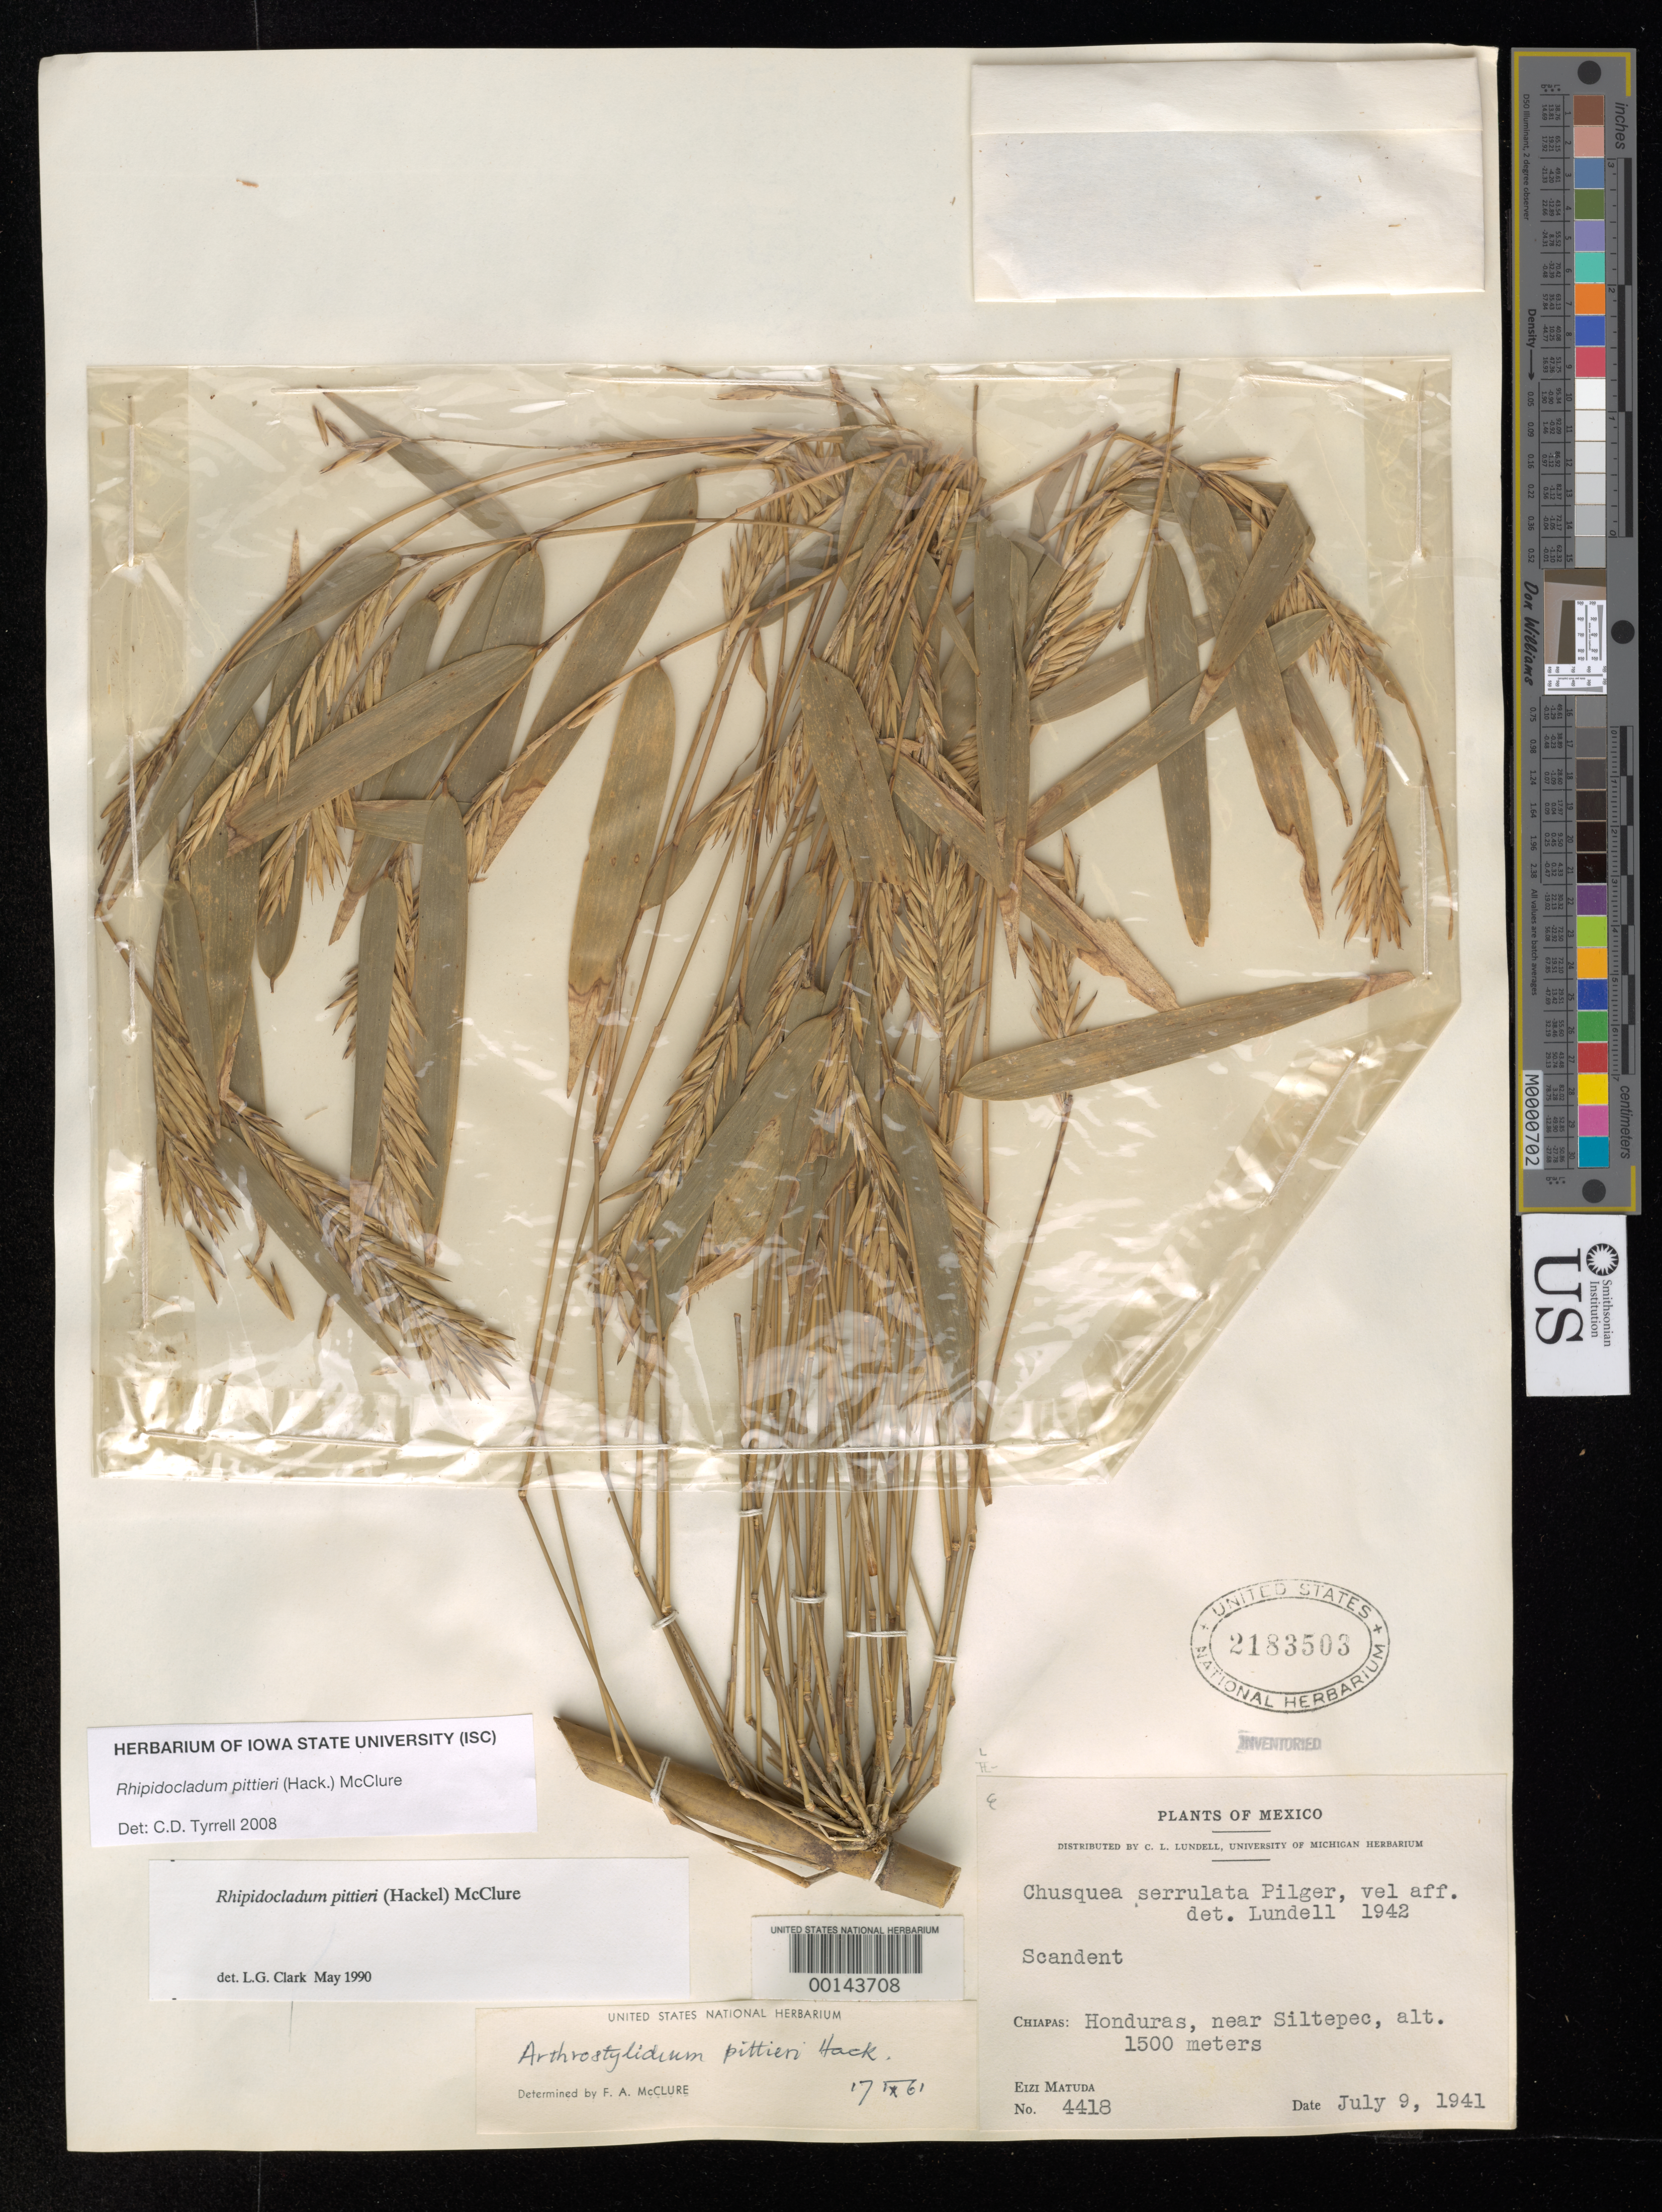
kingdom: Plantae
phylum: Tracheophyta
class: Liliopsida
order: Poales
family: Poaceae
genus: Rhipidocladum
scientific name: Rhipidocladum pittieri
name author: (J. Hack.) McClure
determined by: Tyrrell, C. D.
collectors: E. Matuda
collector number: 4418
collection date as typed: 09 Jul 1941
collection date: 1941-07-09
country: Mexico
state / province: Chiapas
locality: Honduras, Siltepec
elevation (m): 1500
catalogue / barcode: US 2183503